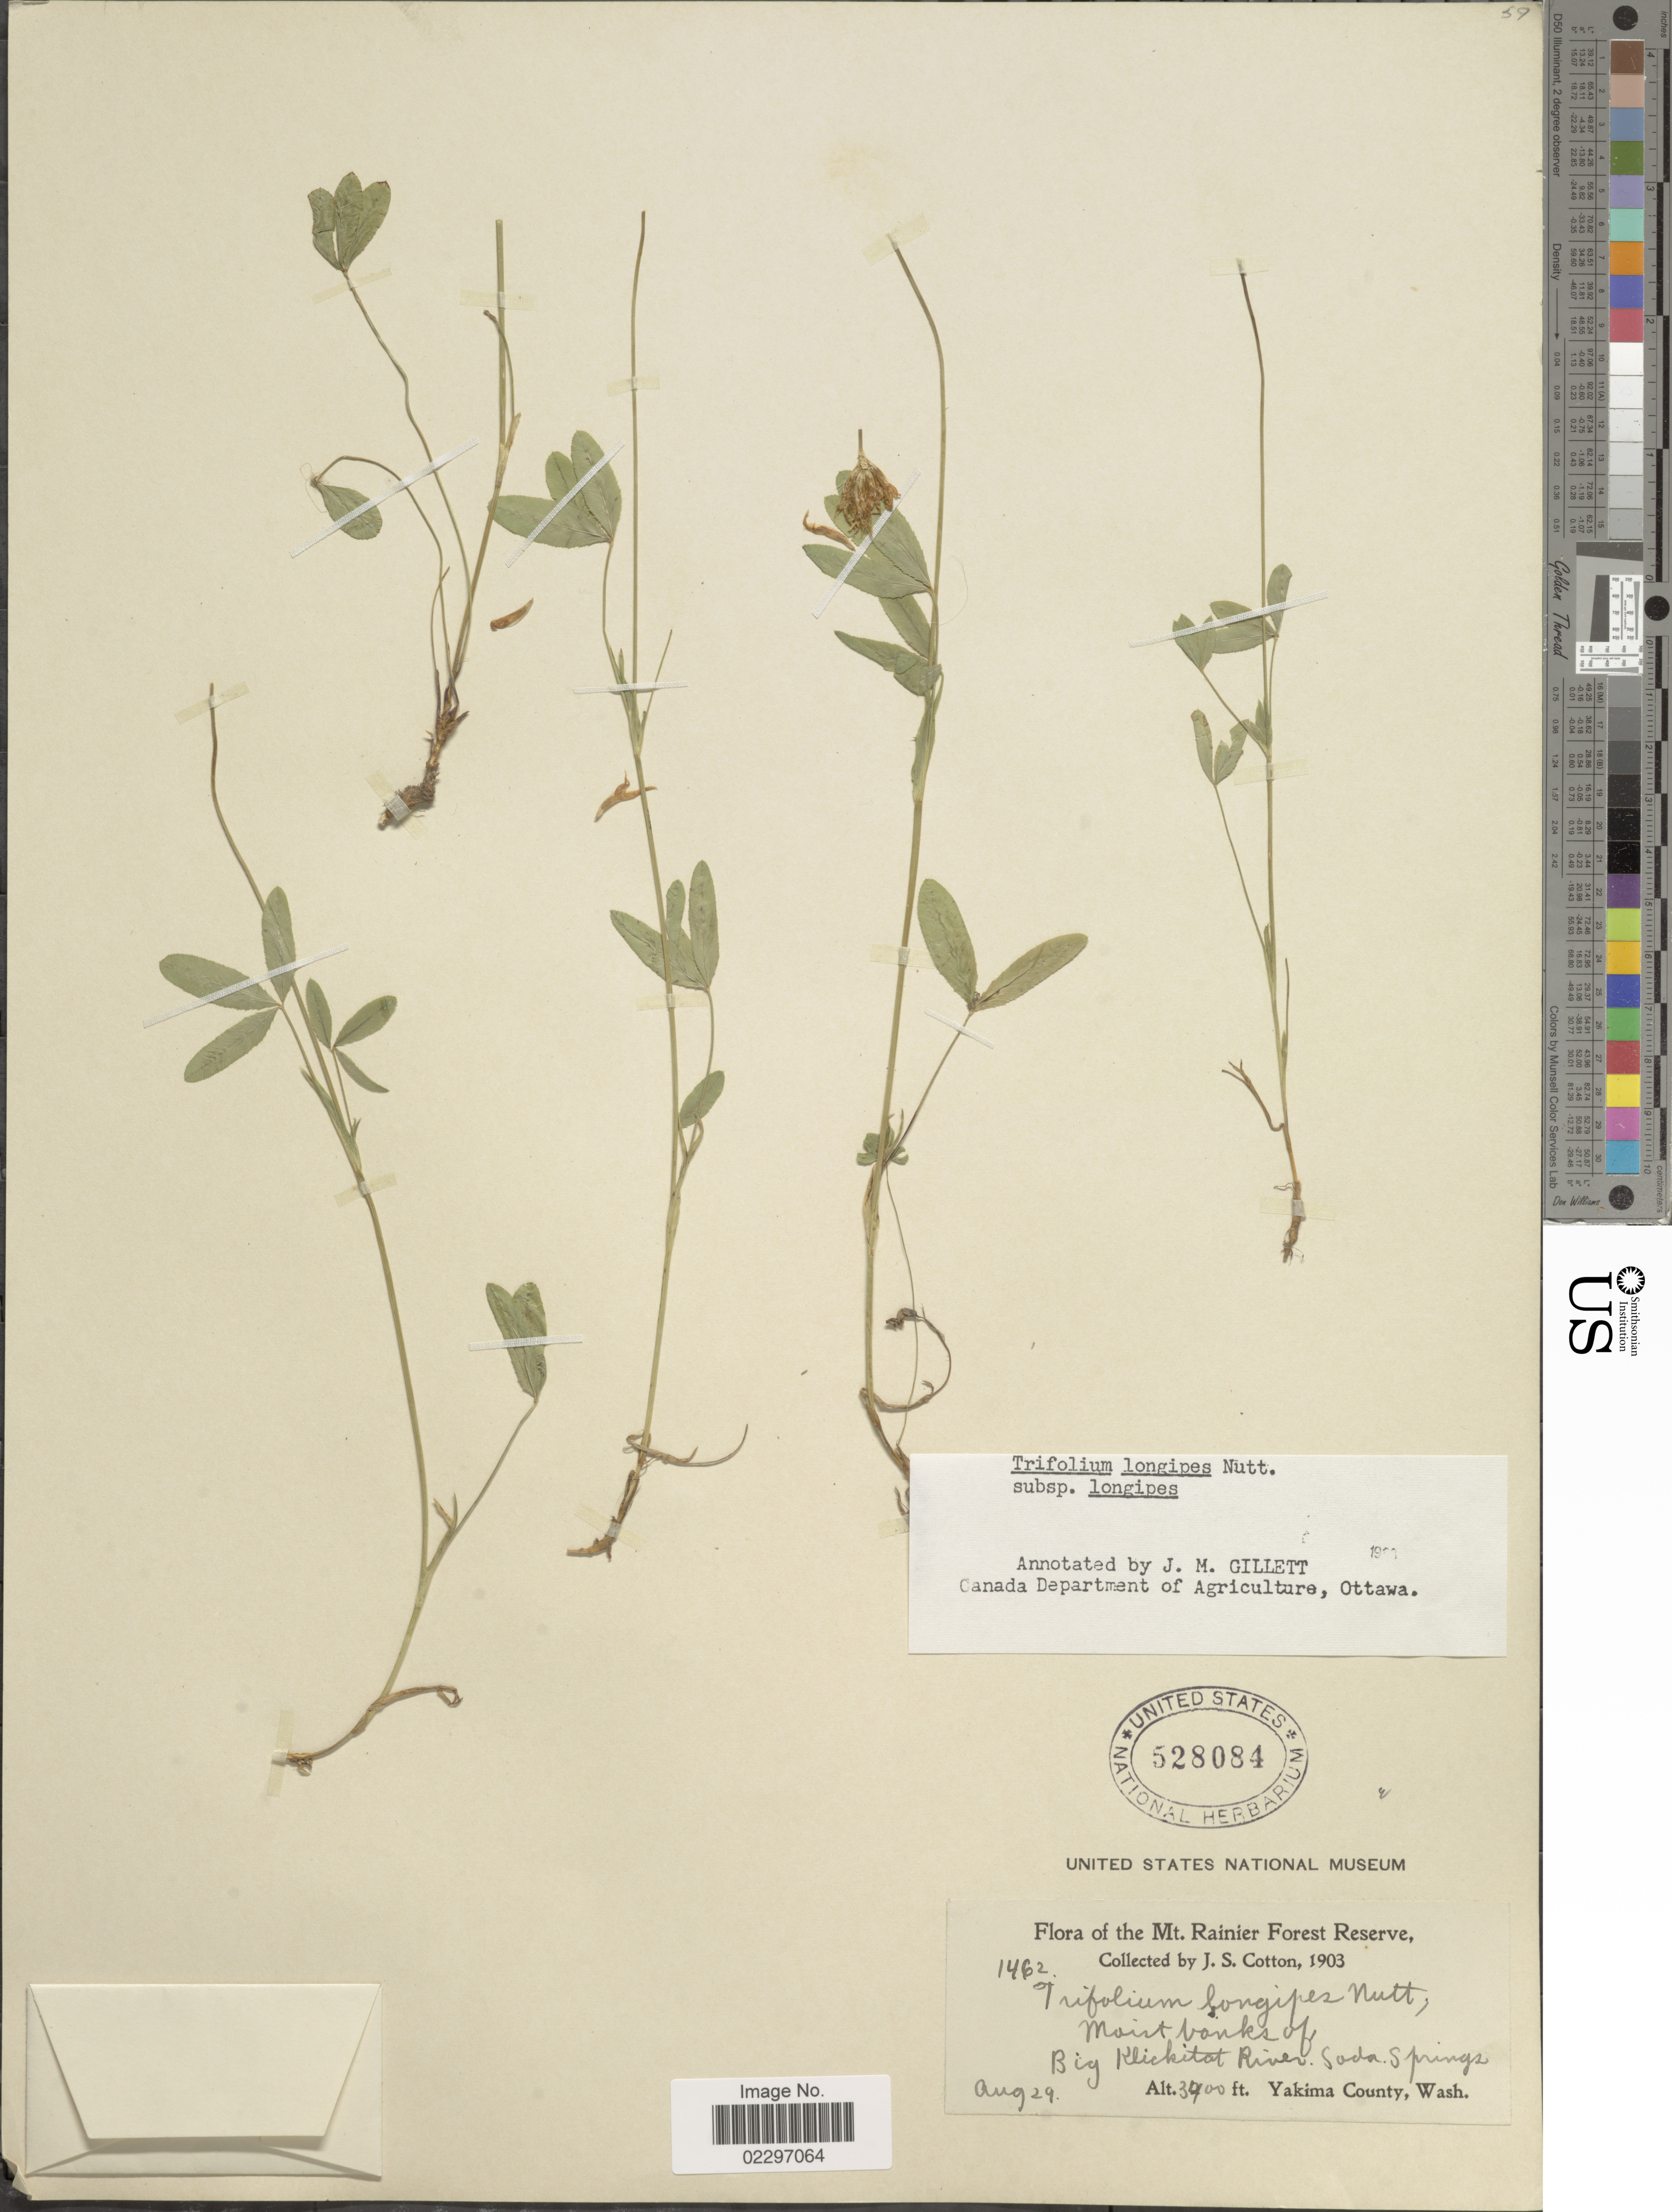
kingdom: Plantae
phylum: Tracheophyta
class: Magnoliopsida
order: Fabales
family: Fabaceae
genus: Trifolium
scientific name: Trifolium longipes subsp. longipes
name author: Nutt.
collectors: J. S. Cotton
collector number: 1462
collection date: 1903-08-29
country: United States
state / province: Washington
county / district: Yakima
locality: Mt. Rainier Forest Reserve. Big Klickitat River, Soda Springs, Yakima County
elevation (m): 1036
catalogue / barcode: US 528084